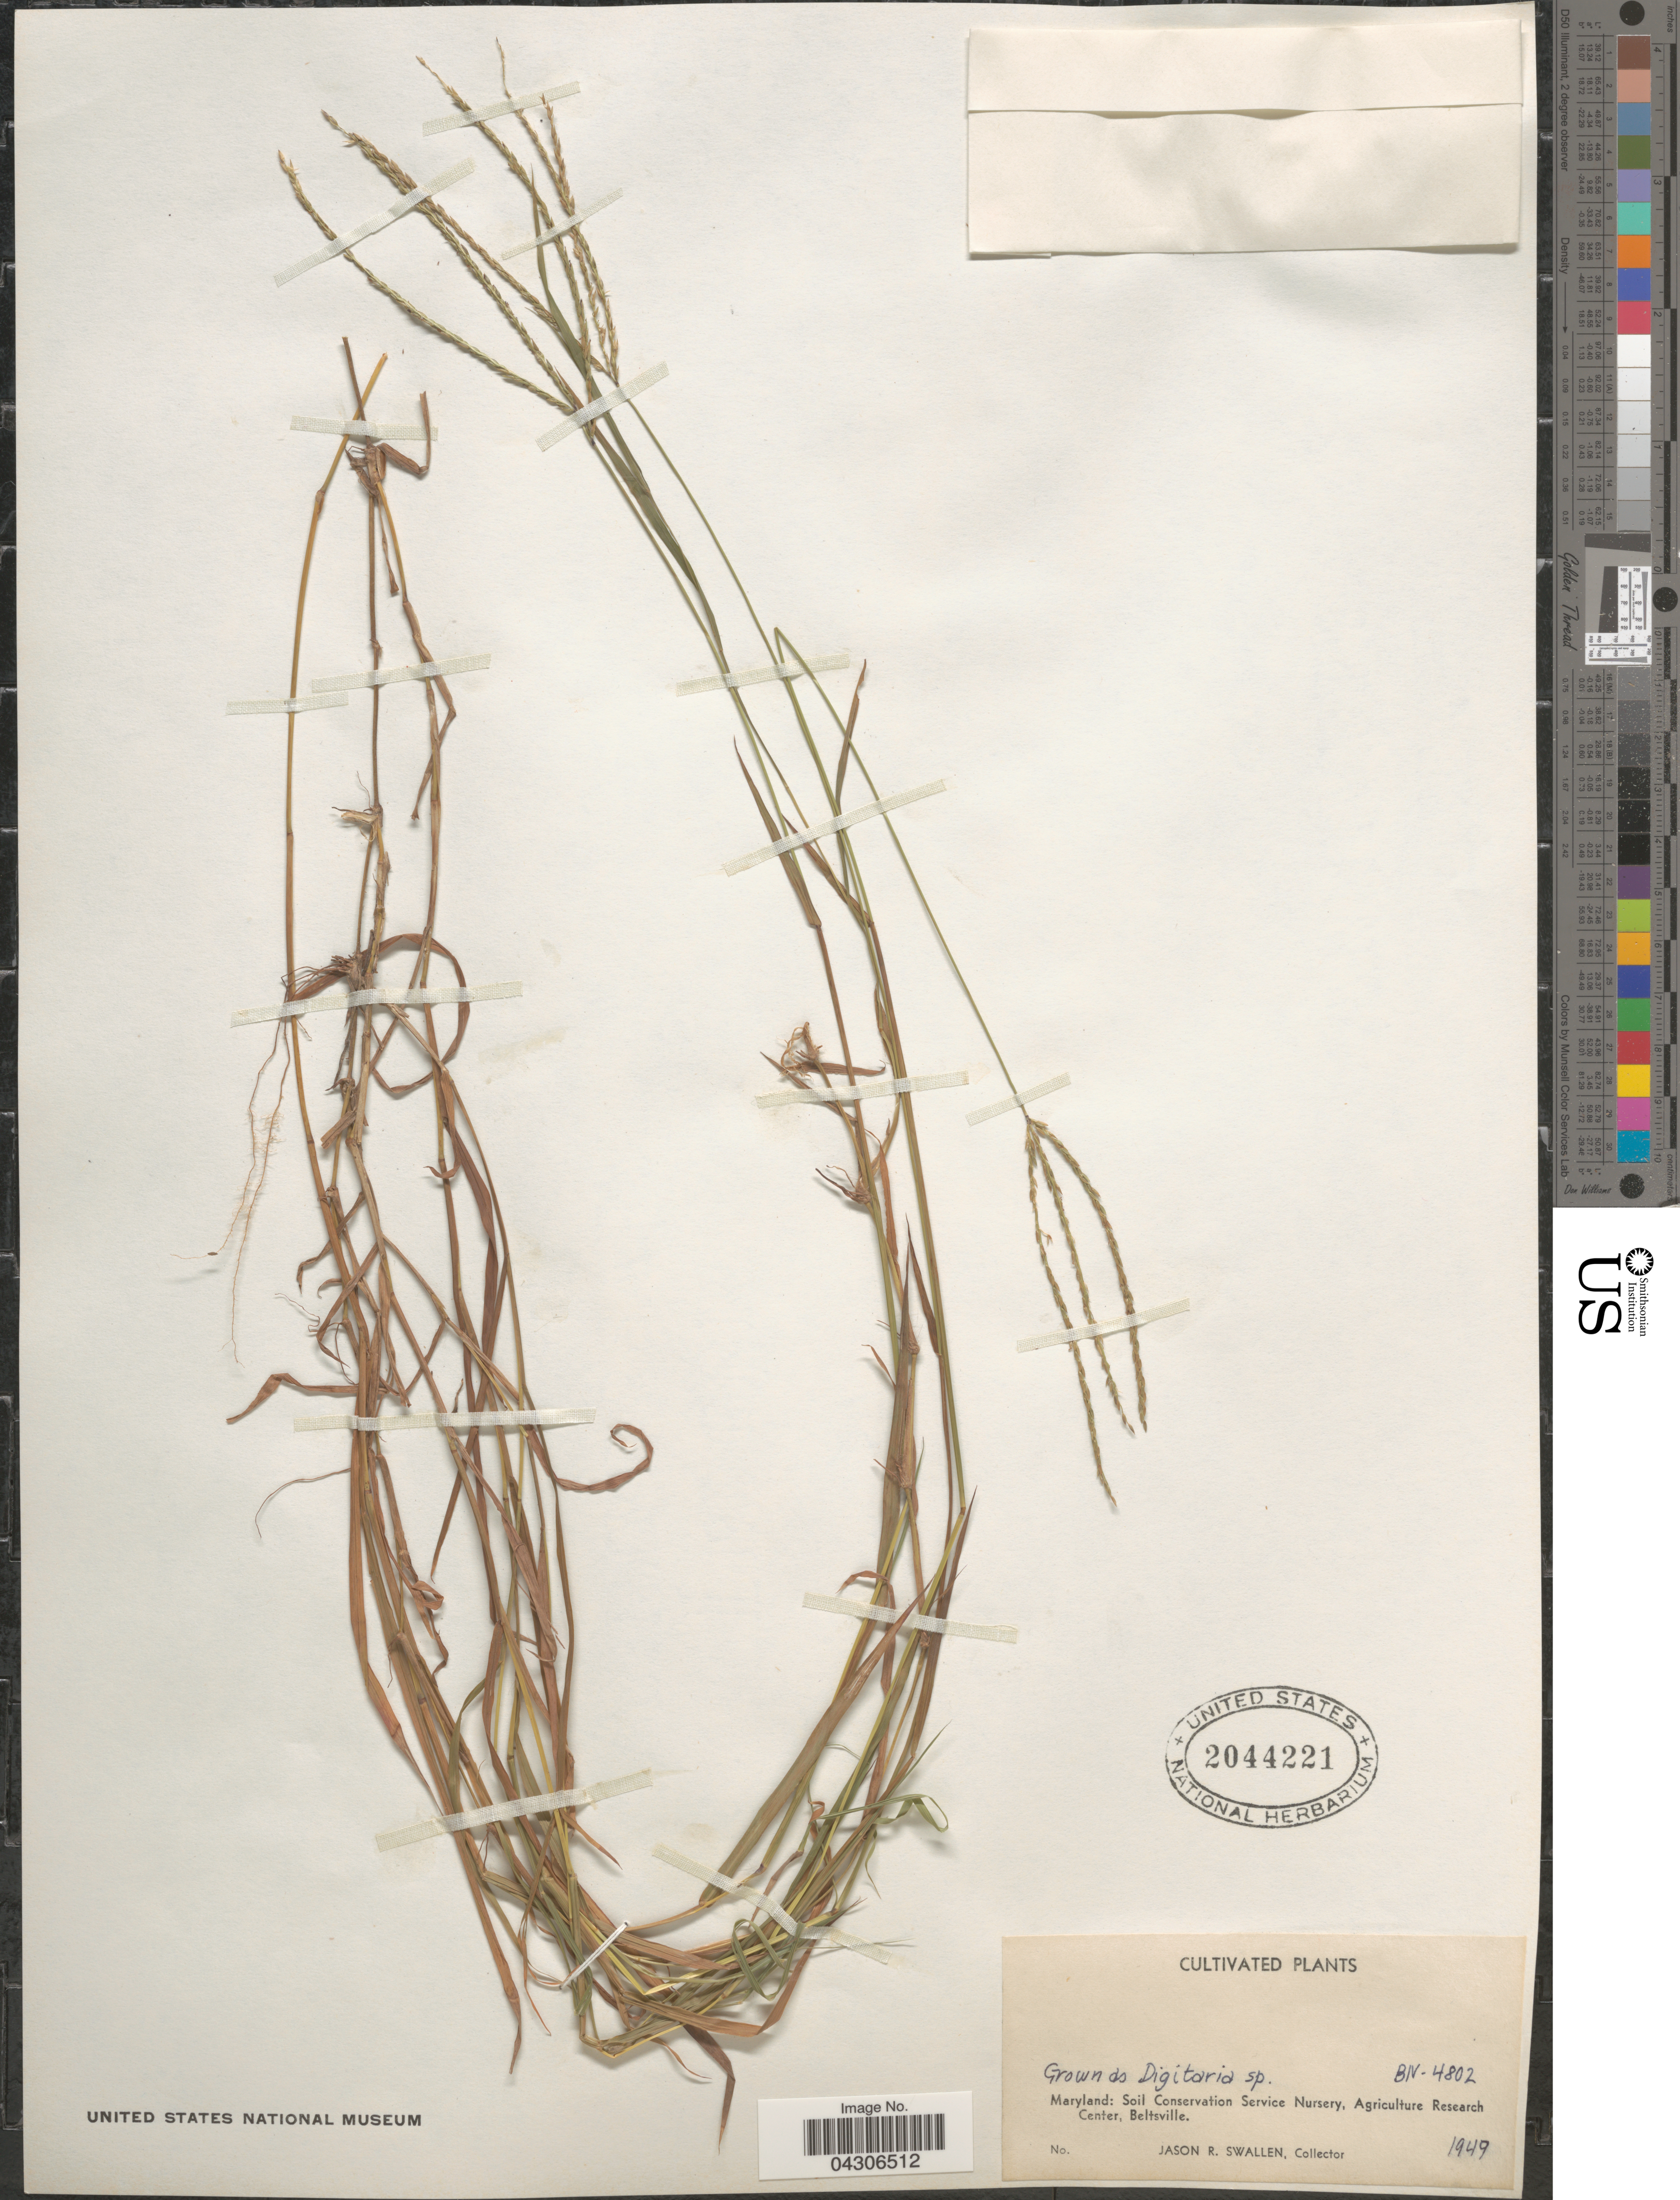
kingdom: Plantae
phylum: Tracheophyta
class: Liliopsida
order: Poales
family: Poaceae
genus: Digitaria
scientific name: Digitaria sp.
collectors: J. R. Swallen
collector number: BN-4802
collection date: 1949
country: United States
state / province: Maryland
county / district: Prince George's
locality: Soil Conservation Service Nursery, Agriculture Research Center, Beltsville.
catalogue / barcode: US 2044221